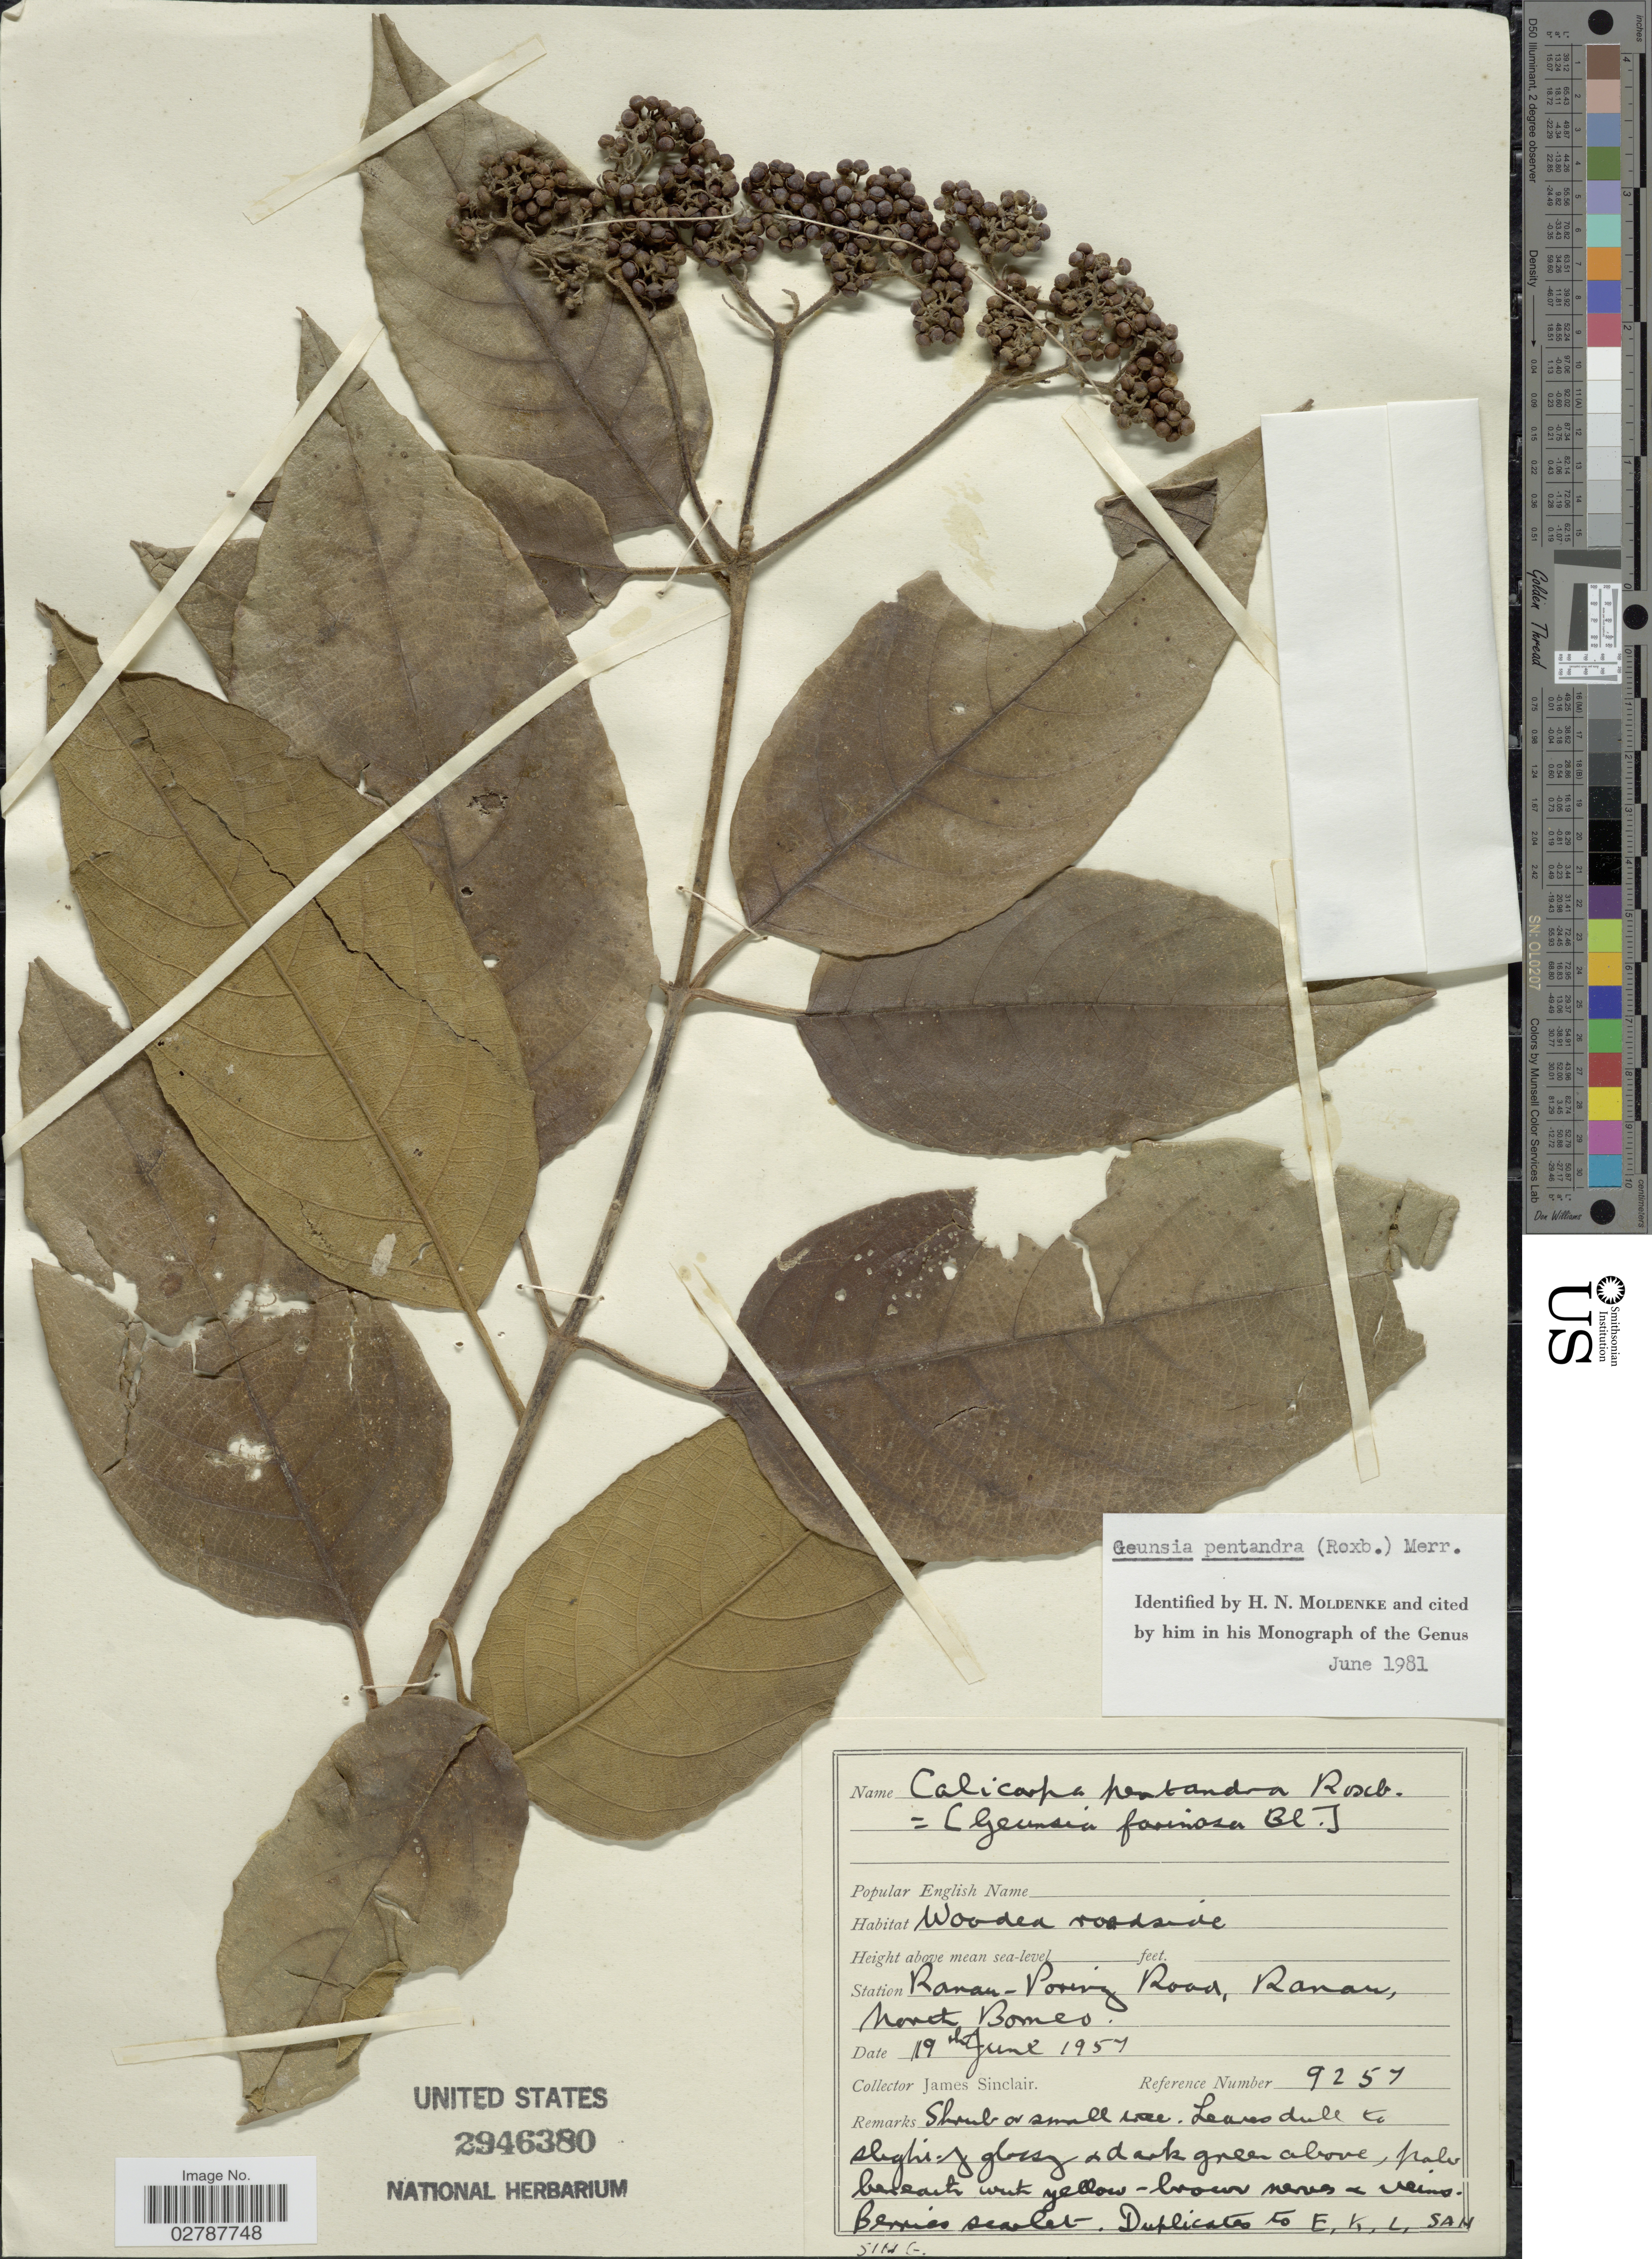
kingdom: Plantae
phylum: Tracheophyta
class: Magnoliopsida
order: Lamiales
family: Lamiaceae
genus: Callicarpa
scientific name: Callicarpa pentandra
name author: Roxb.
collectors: J. Sinclair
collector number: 9257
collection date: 1957-06-19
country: Malaysia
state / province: Sabah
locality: Ranau-Poring Road, Ranau, North Borneo.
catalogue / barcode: US 2946380